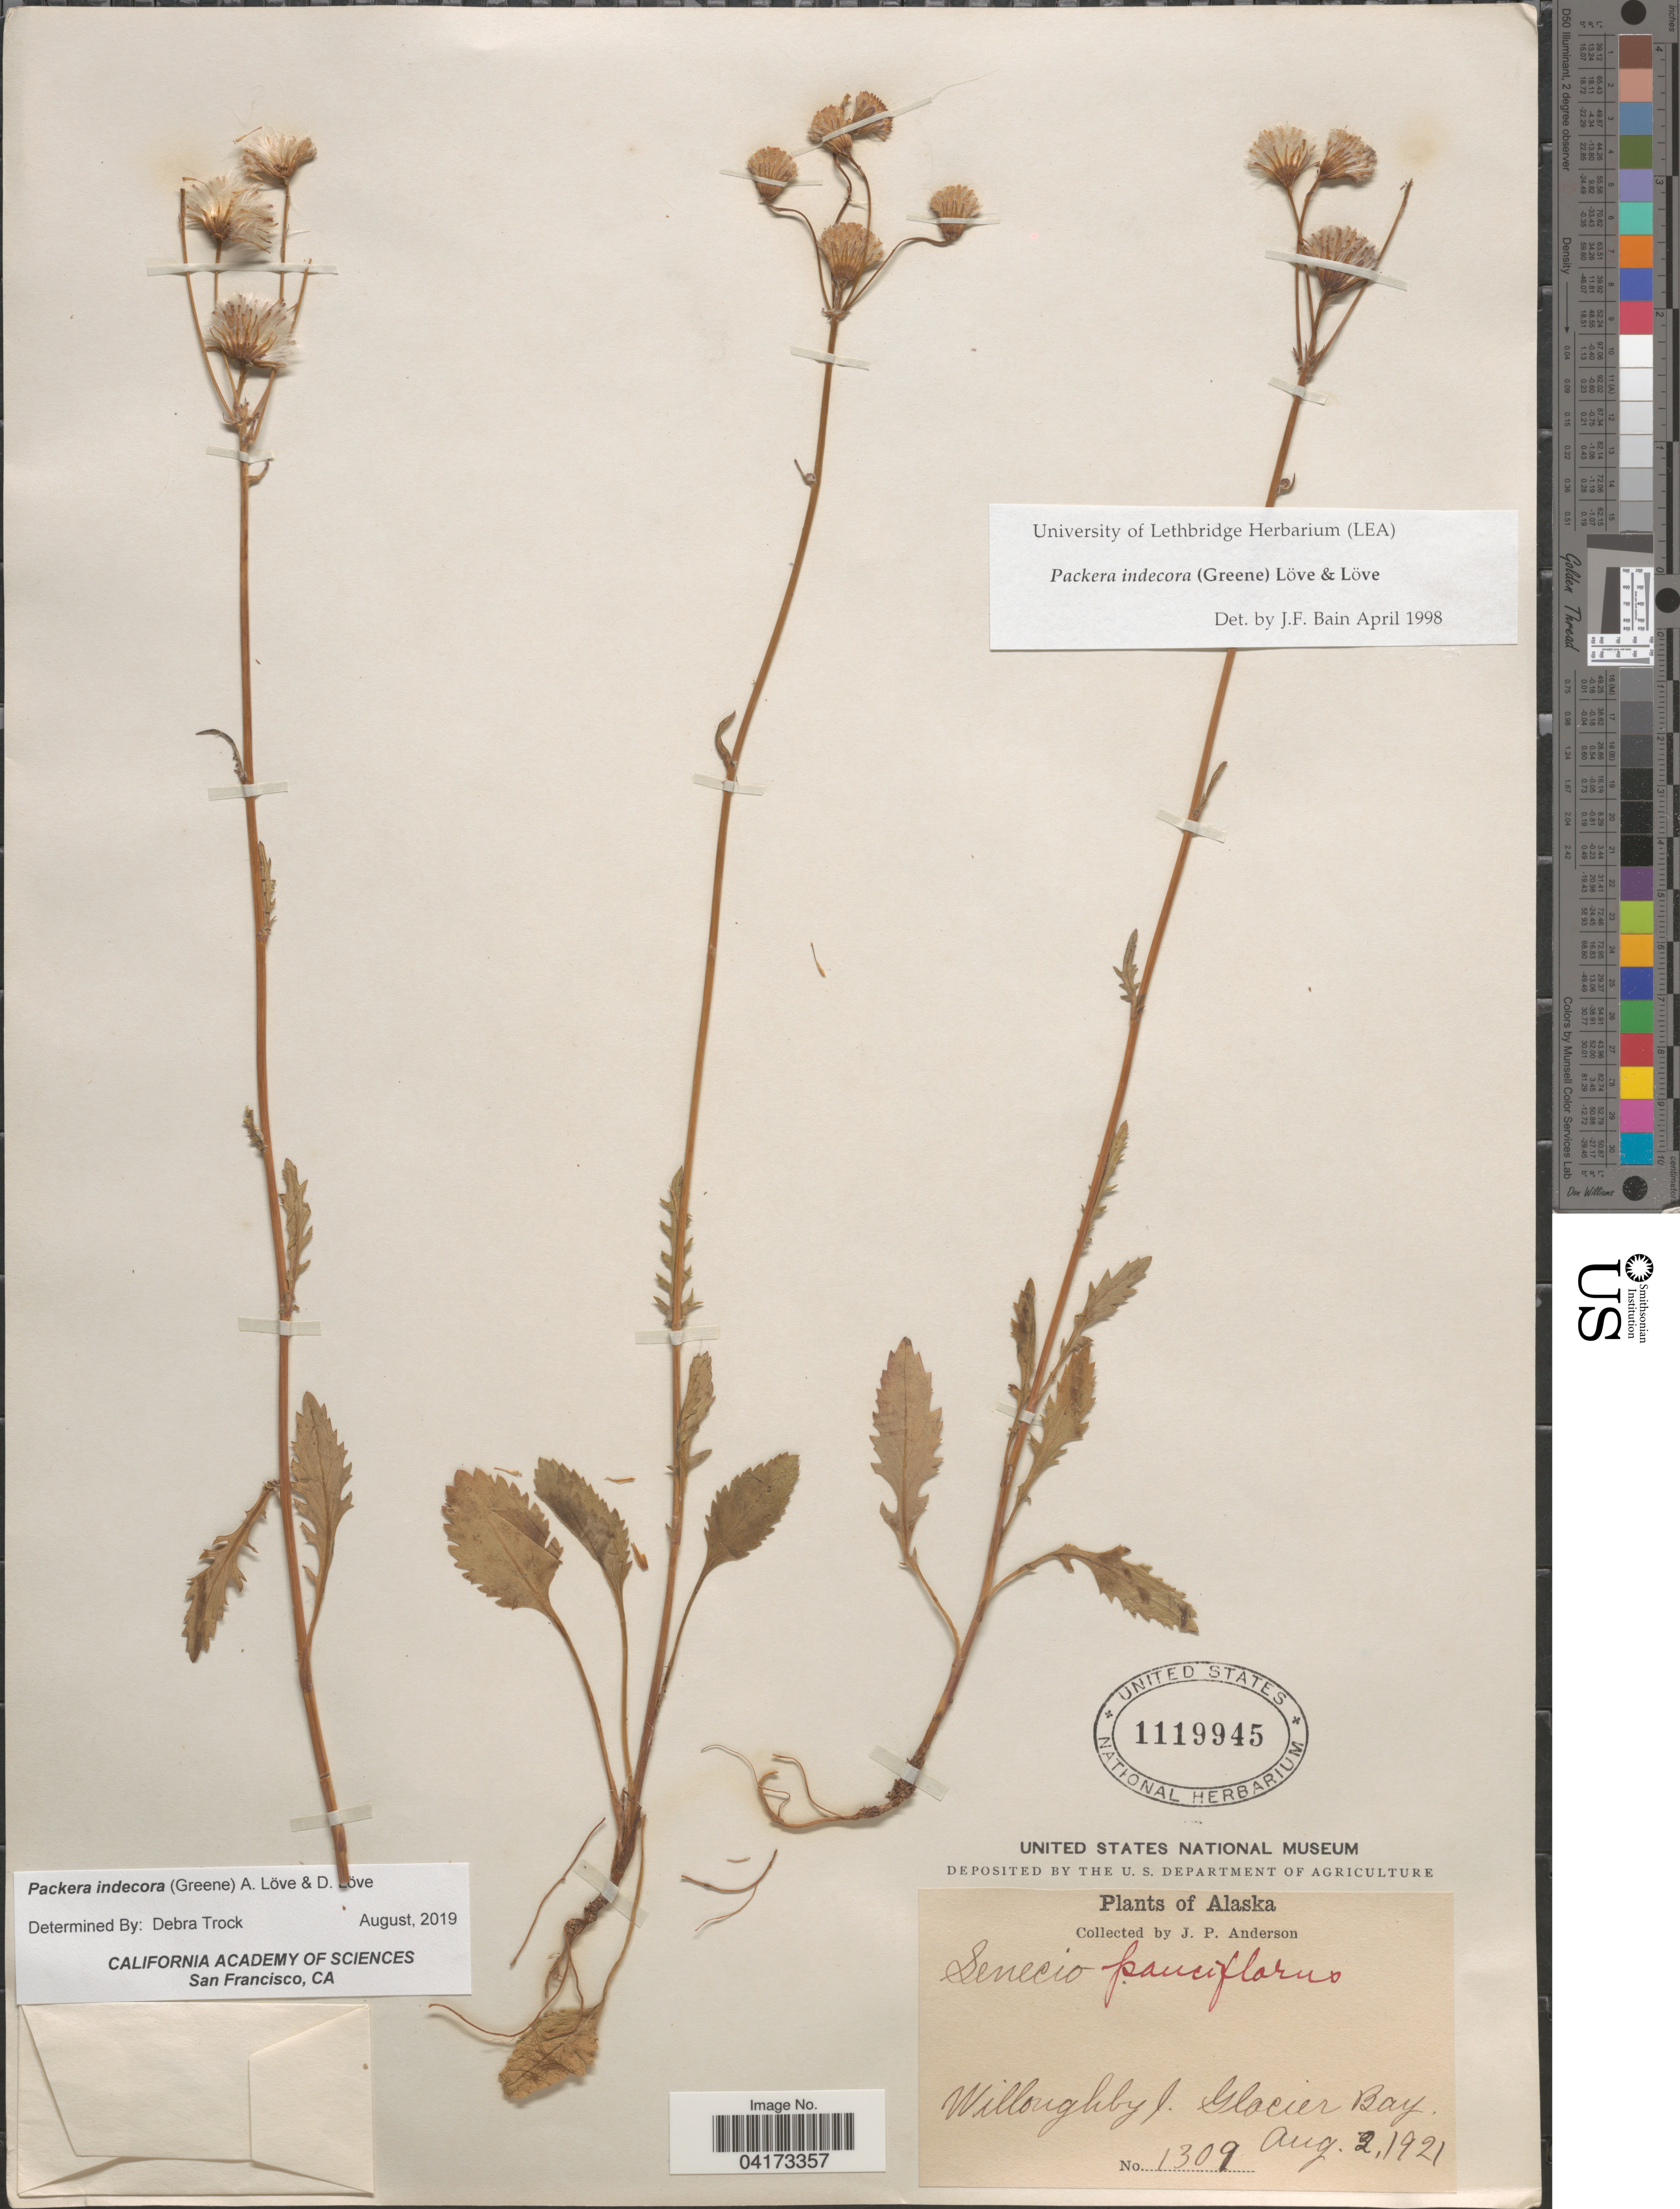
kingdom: Plantae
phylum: Tracheophyta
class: Magnoliopsida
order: Asterales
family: Asteraceae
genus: Packera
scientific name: Packera indecora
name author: (Greene) Á. Löve & D. Löve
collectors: J. P. Anderson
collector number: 1309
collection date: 1921-08-02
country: United States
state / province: Alaska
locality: Willoughby I. Glacier Bay.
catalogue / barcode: US 1119945